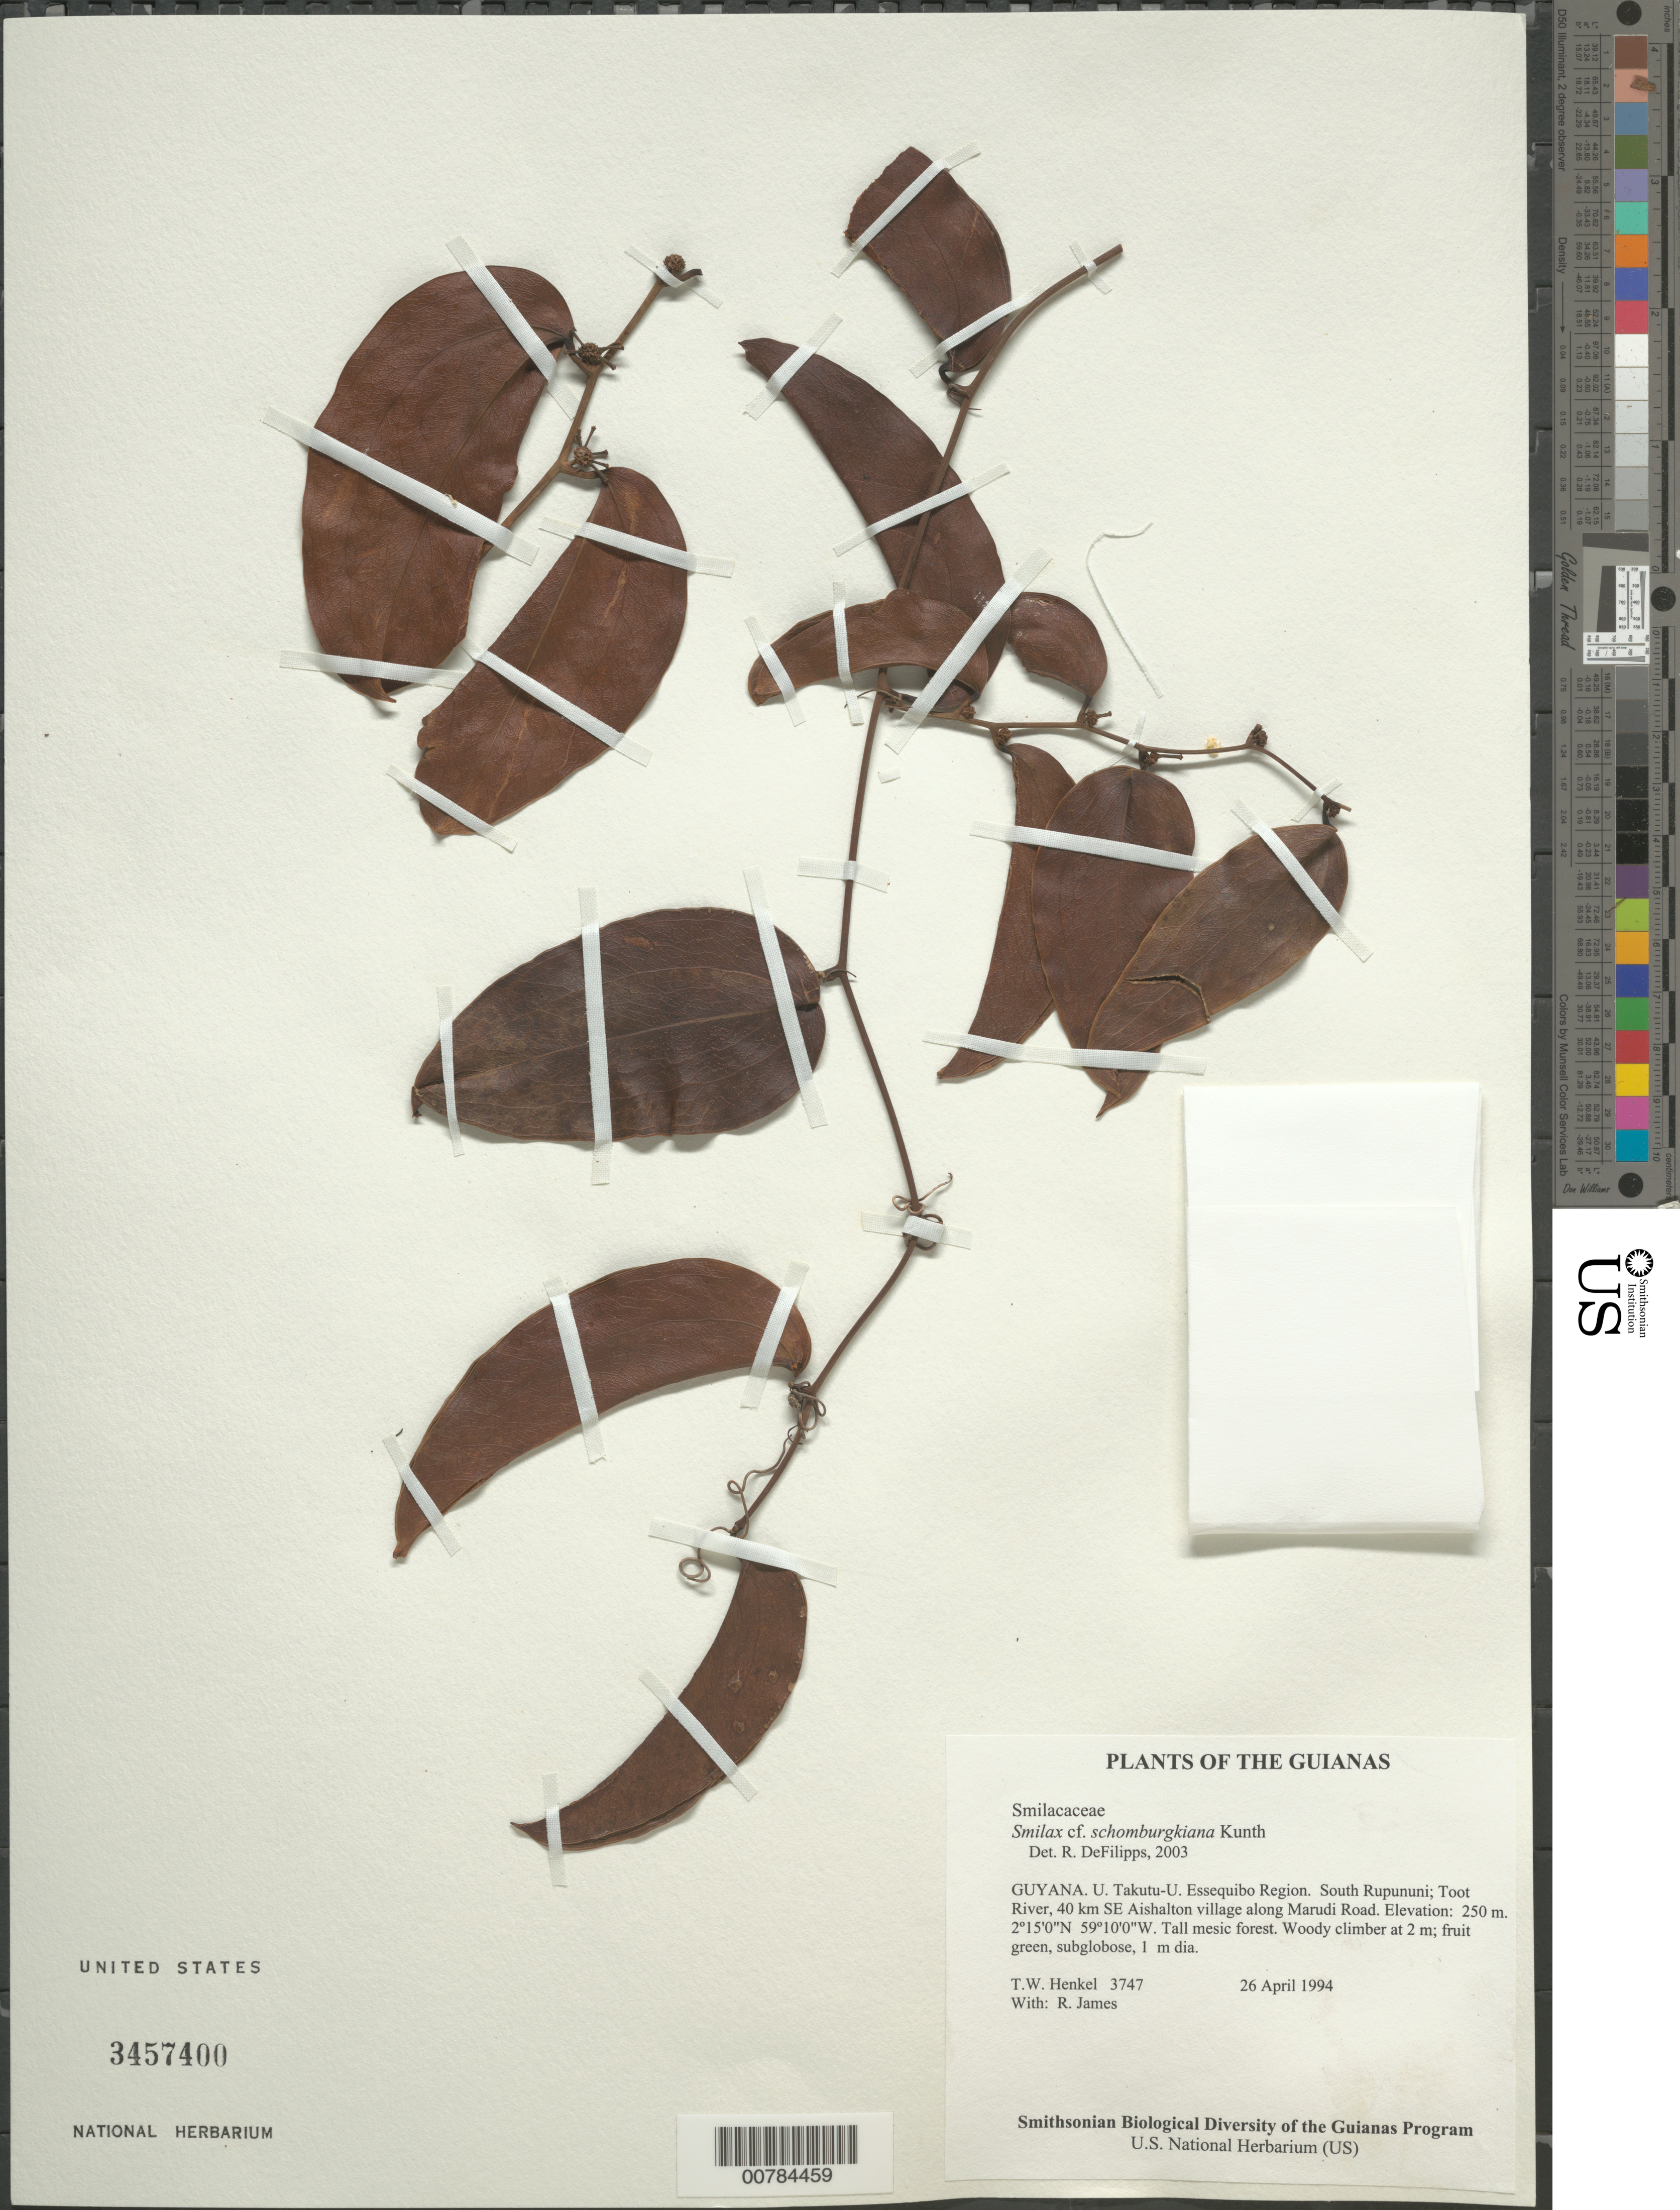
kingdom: Plantae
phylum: Tracheophyta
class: Liliopsida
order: Liliales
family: Smilacaceae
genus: Smilax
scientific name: Smilax schomburgkiana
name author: Kunth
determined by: DeFilipps, R. A.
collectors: T. Henkel & R. James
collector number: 3747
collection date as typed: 26 April 1994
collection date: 1994-04-26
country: Guyana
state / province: U. Takutu-U. Essequibo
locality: South Rupununi; Toot River, 40 km SE Aishalton village along Marudi Road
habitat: Tall mesic forest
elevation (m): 250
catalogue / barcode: US 3457400